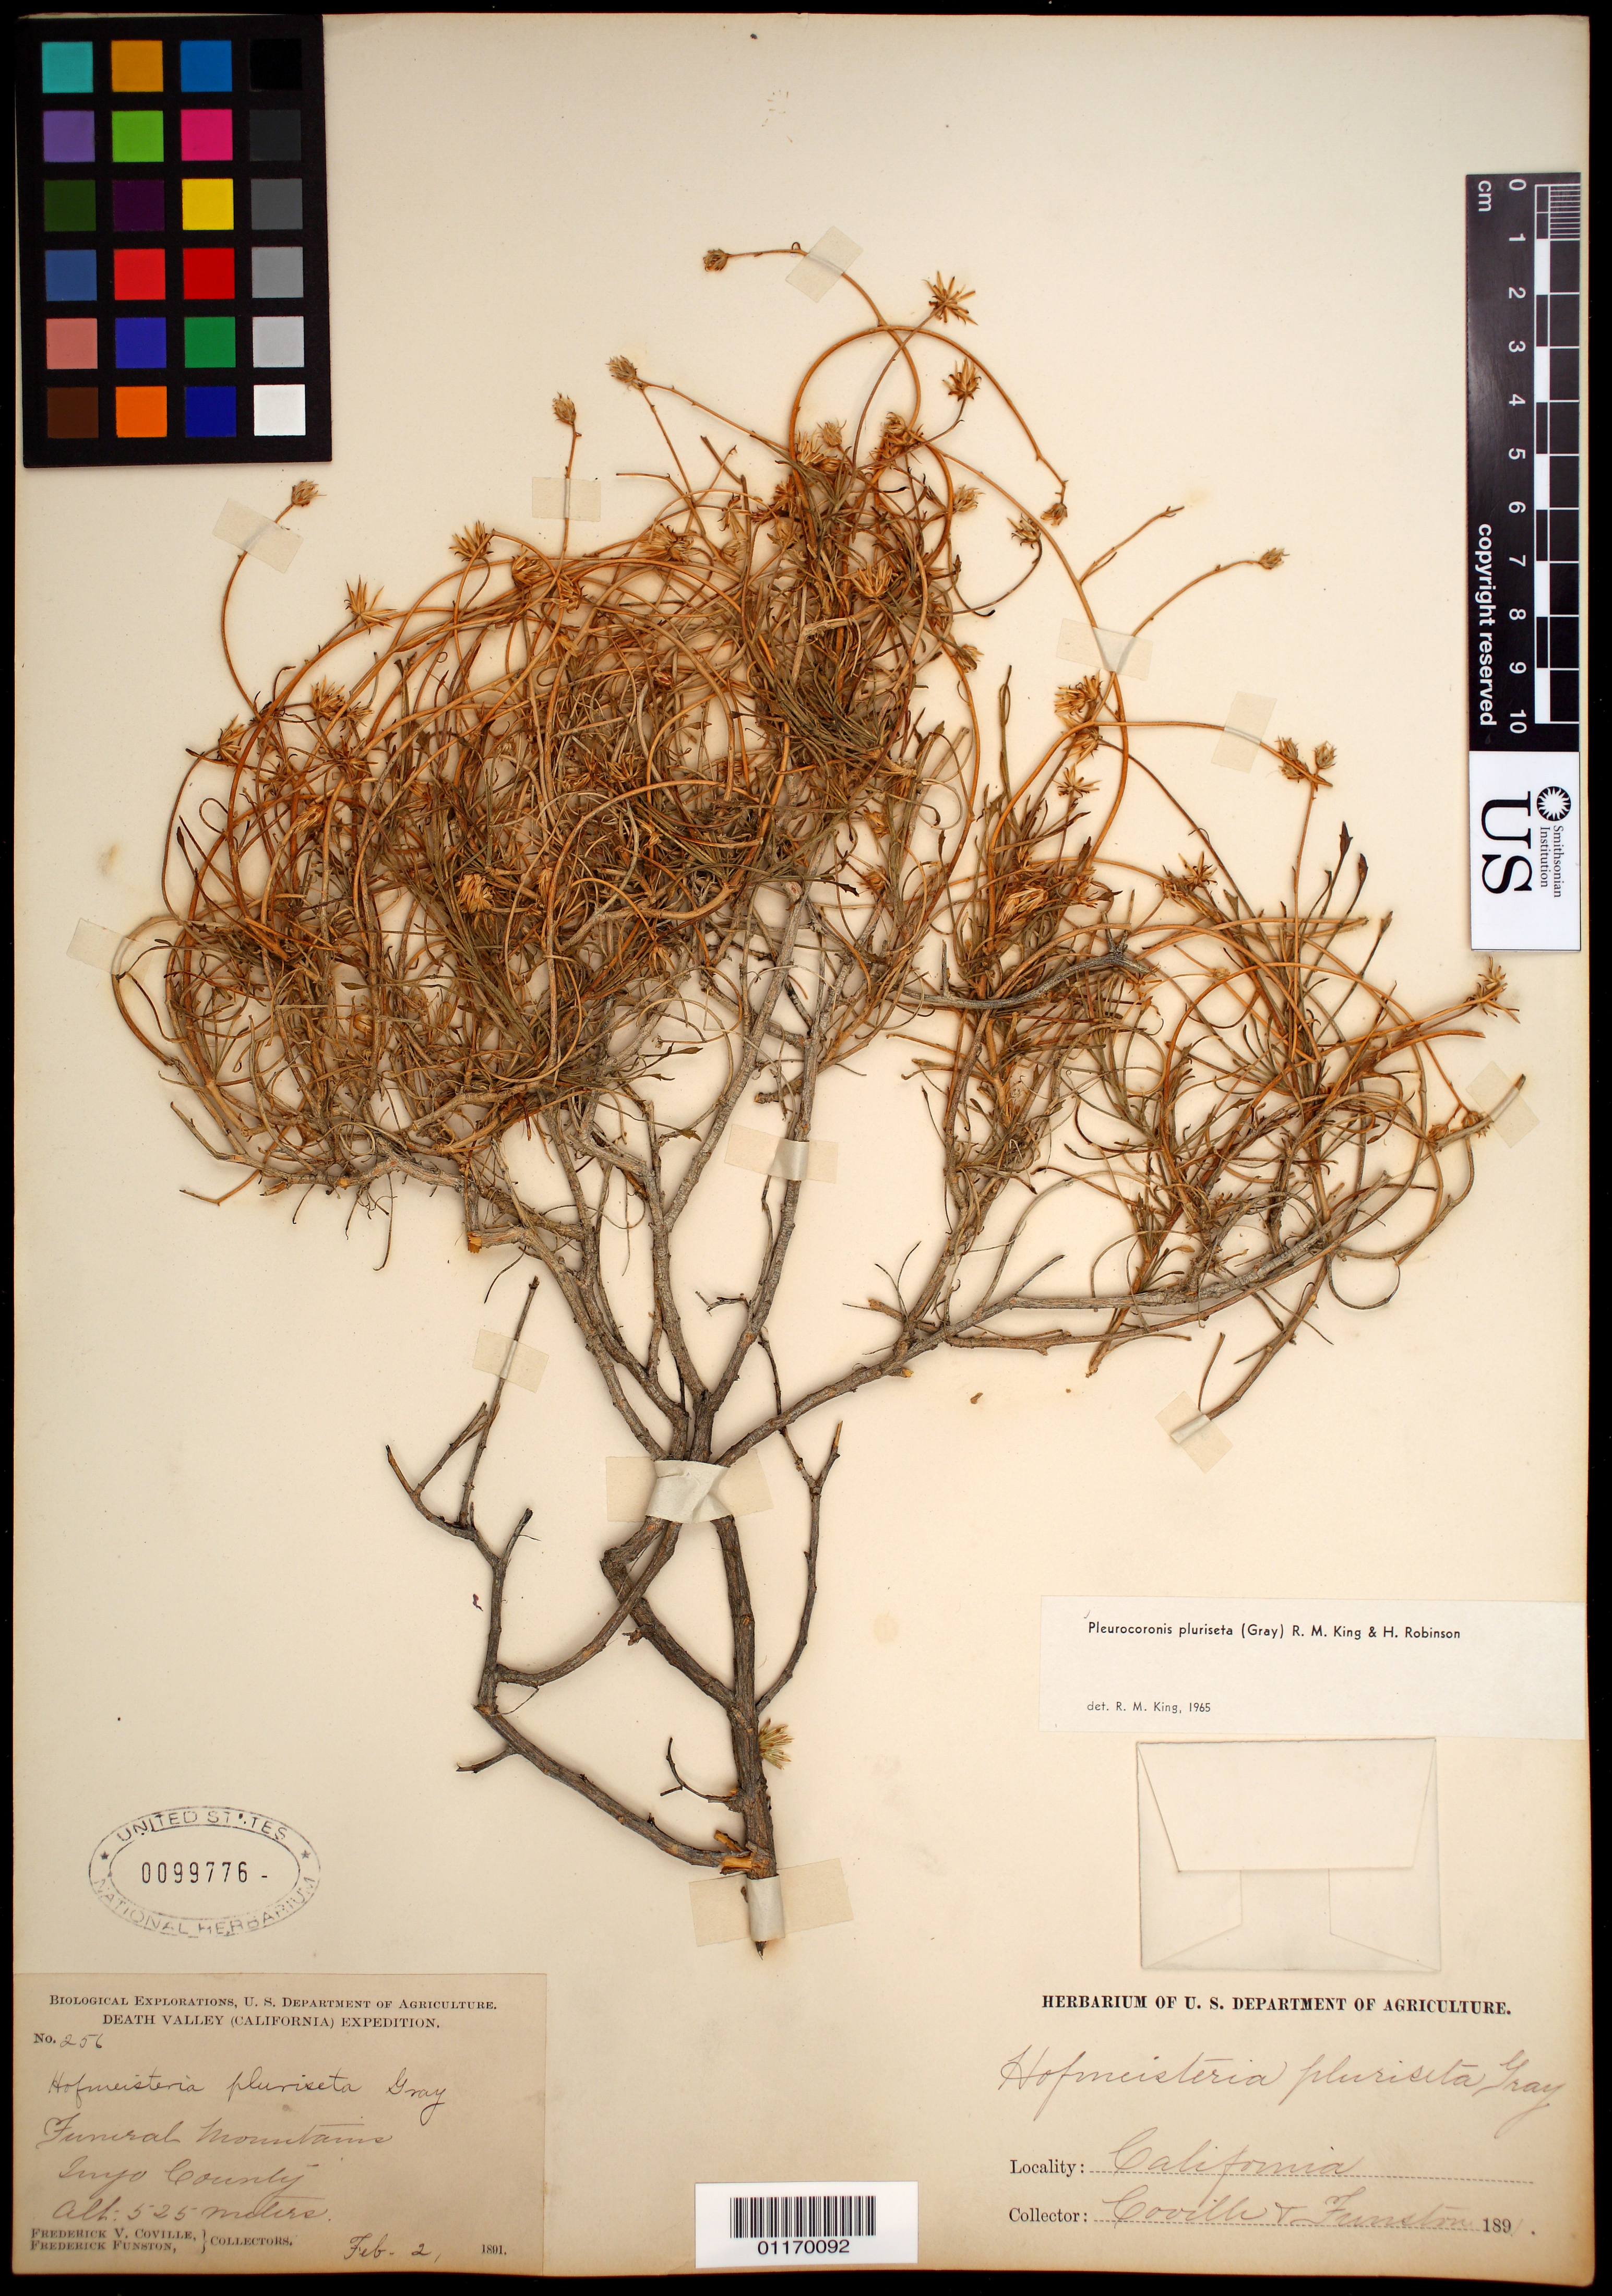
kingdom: Plantae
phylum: Tracheophyta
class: Magnoliopsida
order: Asterales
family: Asteraceae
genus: Pleurocoronis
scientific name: Pleurocoronis pluriseta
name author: (A. Gray) R.M. King & H. Rob.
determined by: King, Robert Merrill, (UNITED STATES)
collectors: F. V. Coville & F. Funston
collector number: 256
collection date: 1891-02-02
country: United States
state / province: California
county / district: Inyo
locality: Funeral Mountains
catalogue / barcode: US 99776